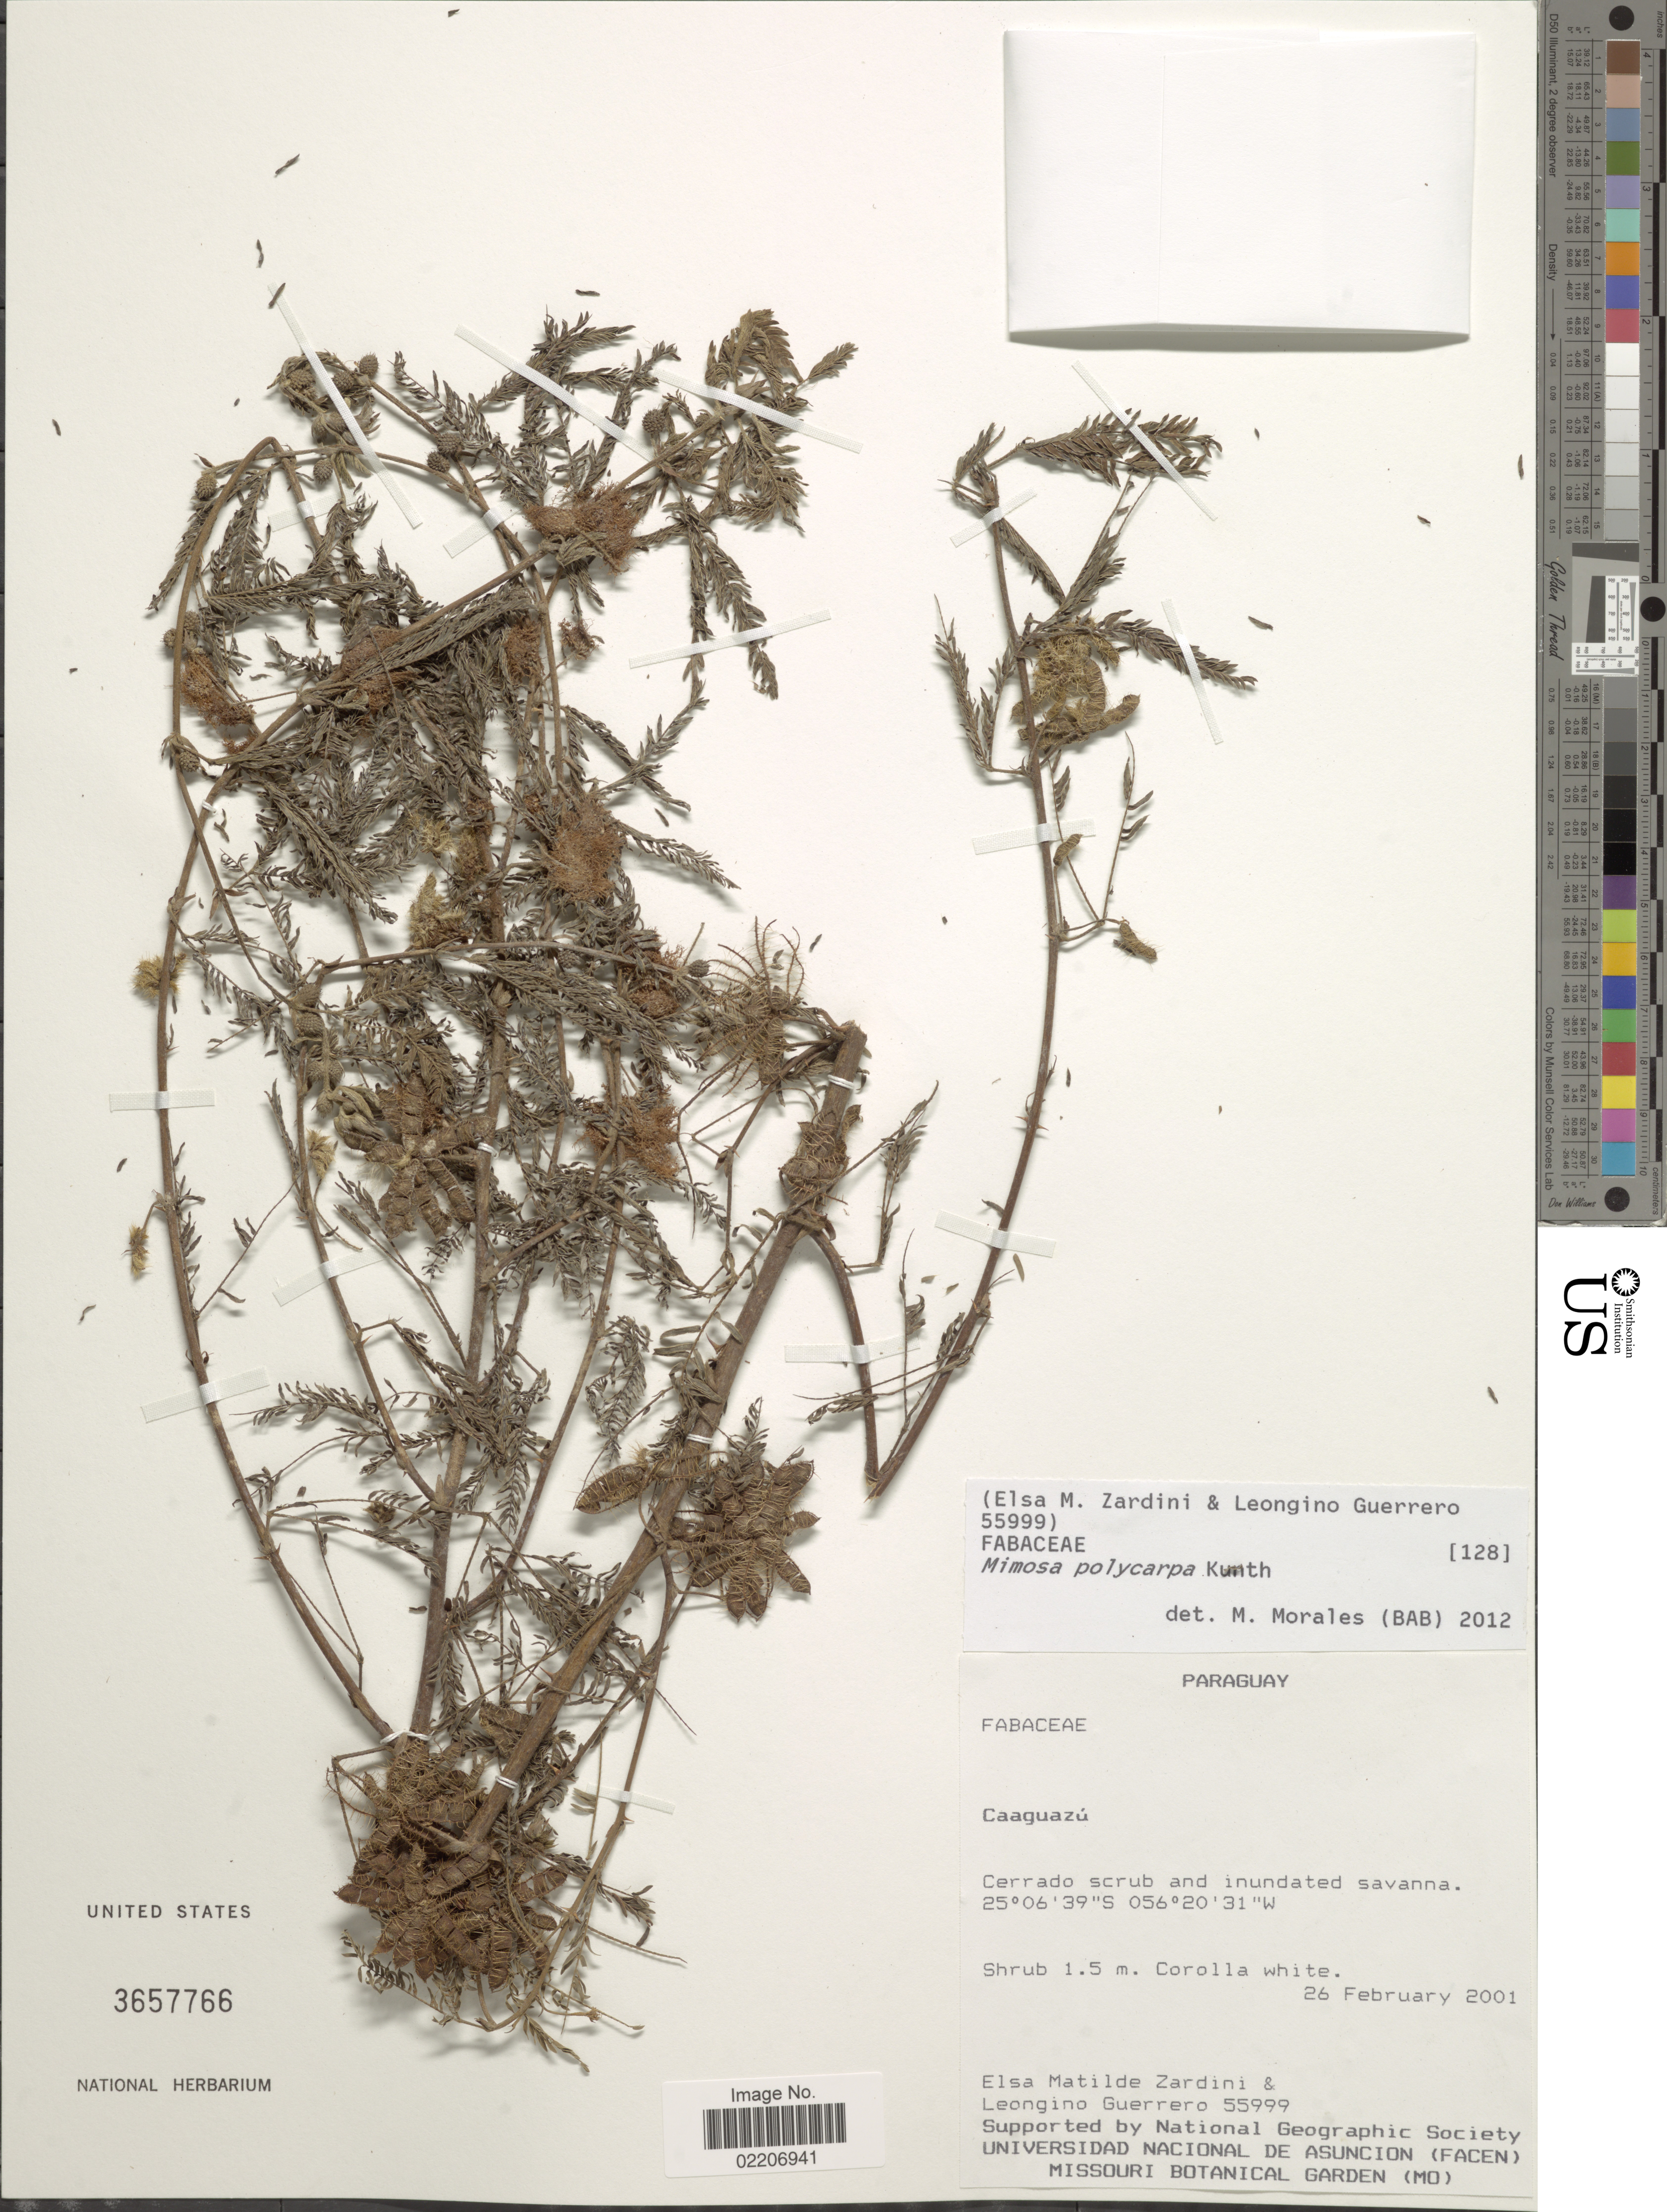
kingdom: Plantae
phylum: Tracheophyta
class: Magnoliopsida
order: Fabales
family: Fabaceae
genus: Mimosa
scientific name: Mimosa polycarpa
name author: Kunth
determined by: Morales, M.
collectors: E. M. Zardini & L. Guerrero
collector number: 55999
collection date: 2001-02-26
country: Paraguay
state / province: Caaguazu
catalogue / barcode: US 3657766